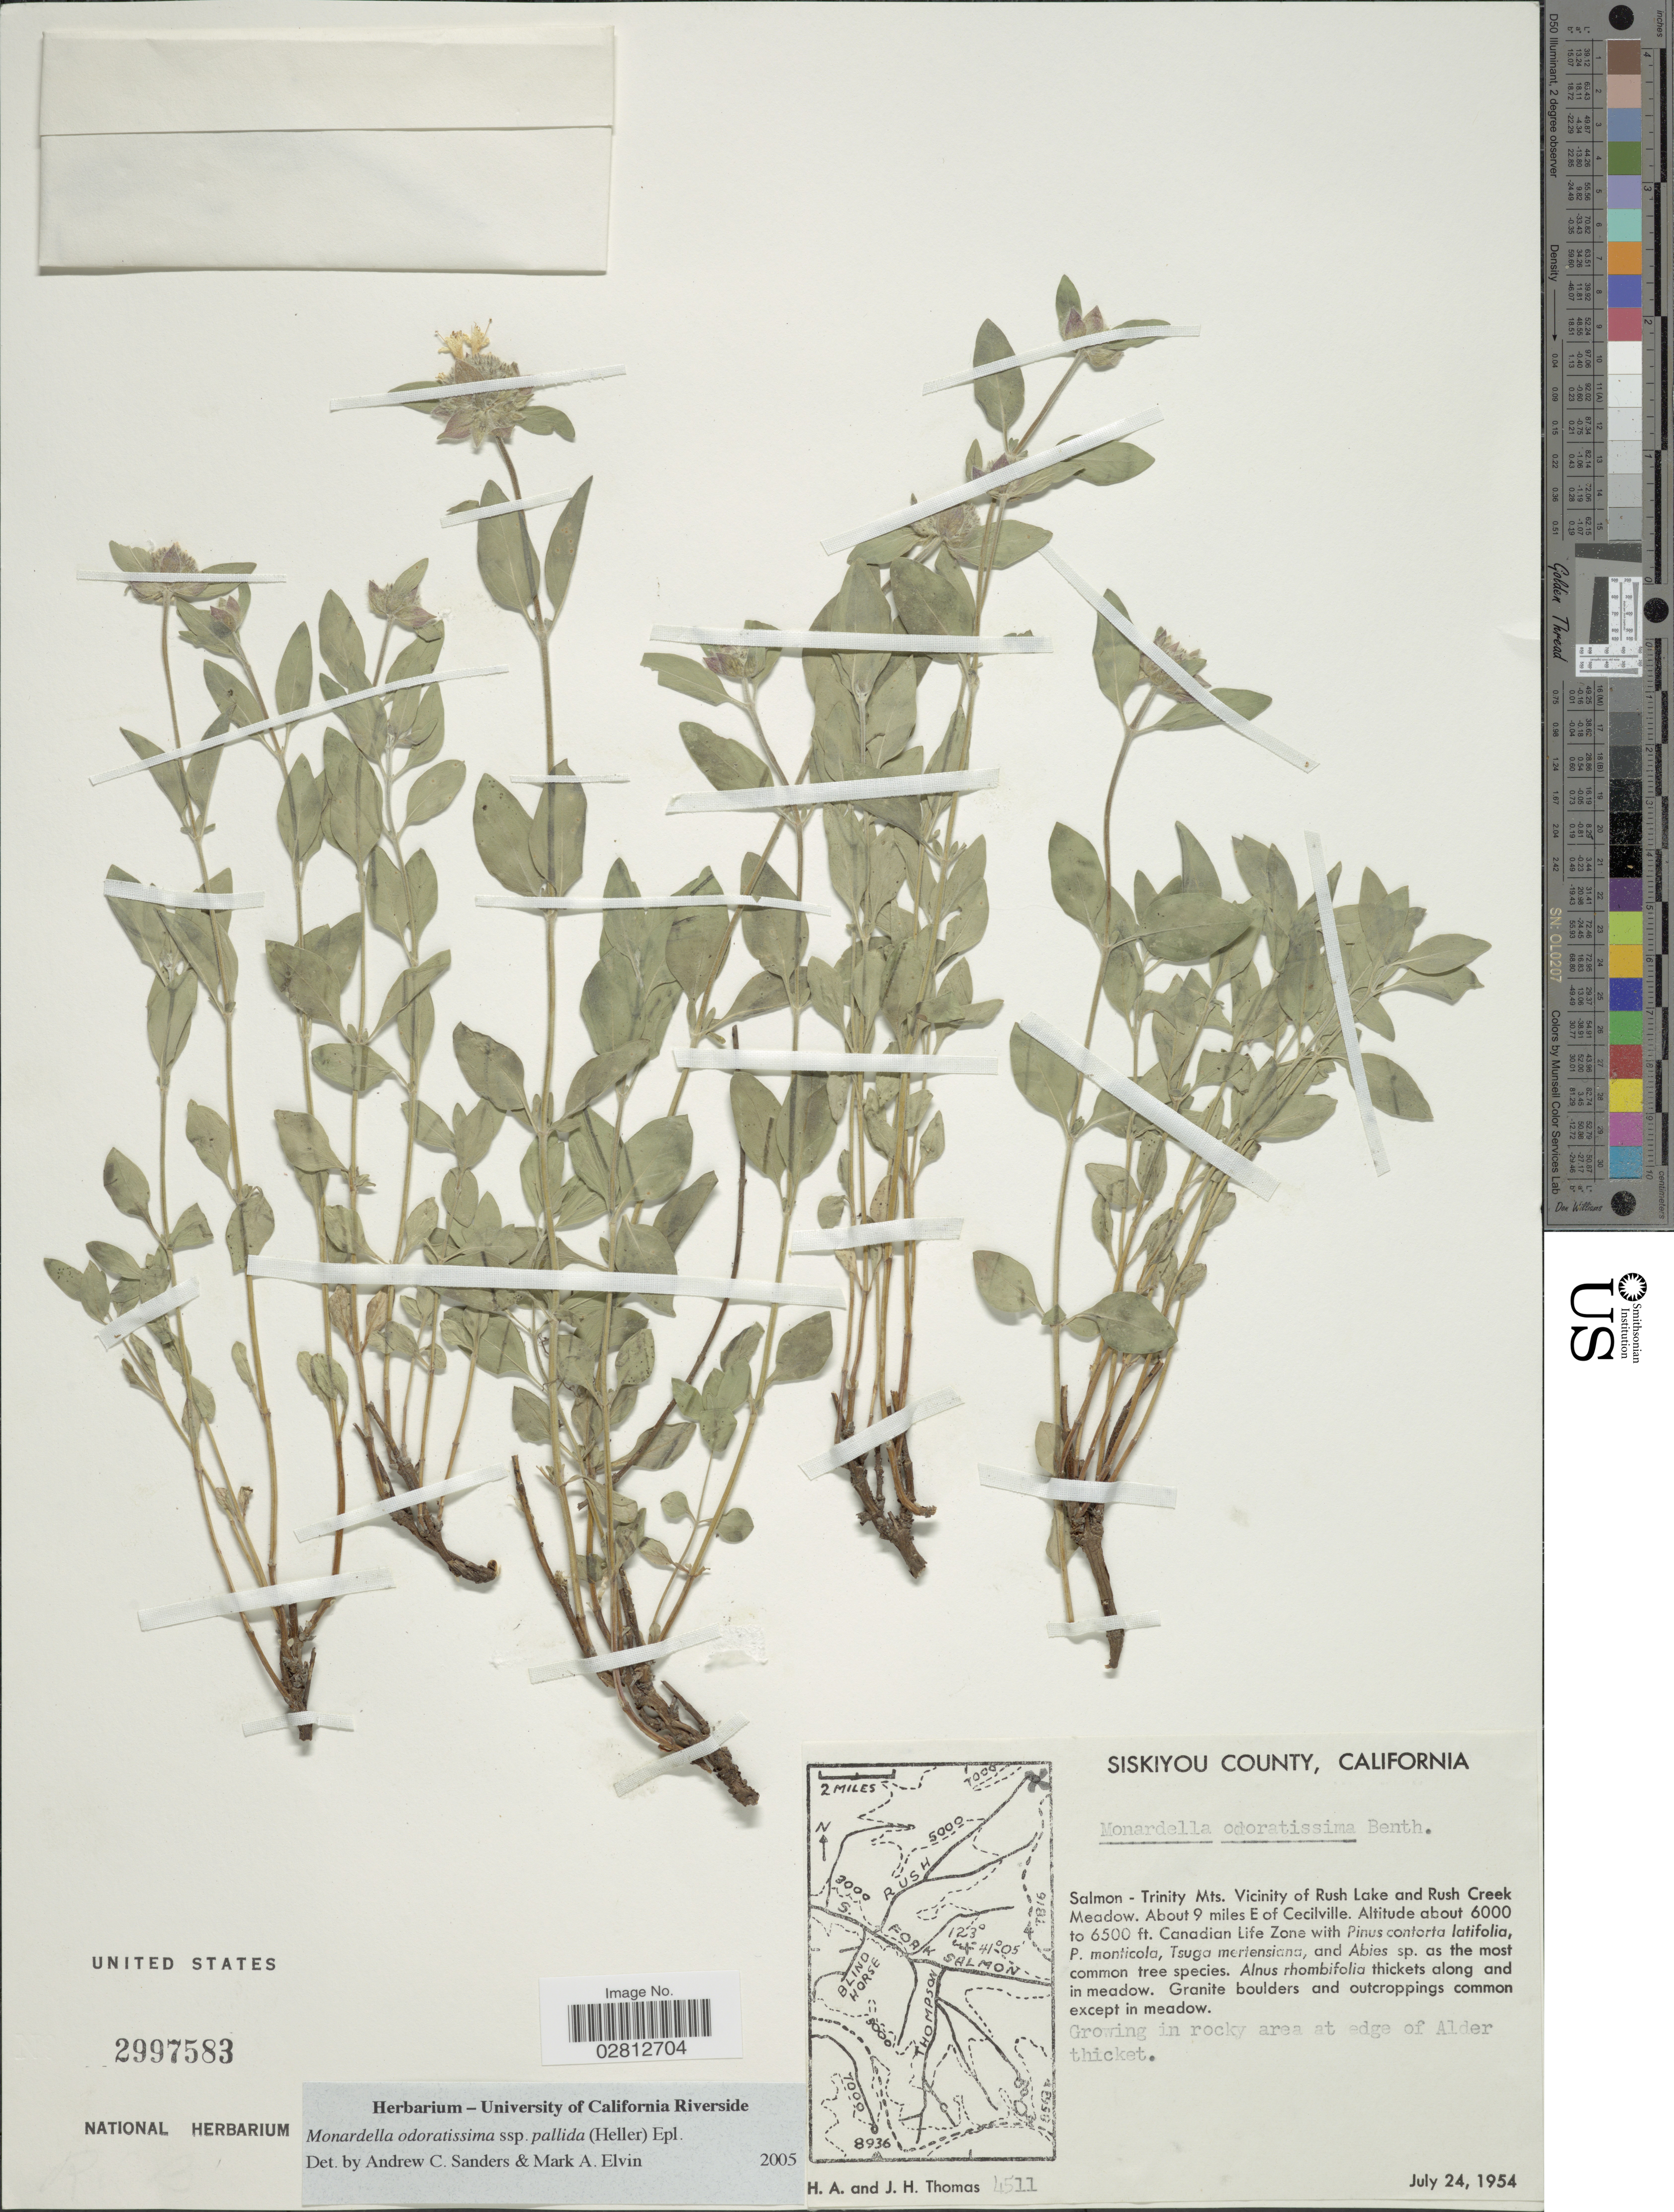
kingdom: Plantae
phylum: Tracheophyta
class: Magnoliopsida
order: Lamiales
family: Lamiaceae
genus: Monardella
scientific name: Monardella odoratissima subsp. pallida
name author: (A. Heller) Epling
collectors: H. Thomas & J. H. Thomas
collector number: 4511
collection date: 1954-07-24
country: United States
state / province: California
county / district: Siskiyou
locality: Siskiyou County, Salmon - Trinity Mts. Vicinity of Rush Lake and Rush Creek Meadow, about 9 miles E of Cecilville, Canadian Life Zone.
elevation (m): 1829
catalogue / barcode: US 2997583